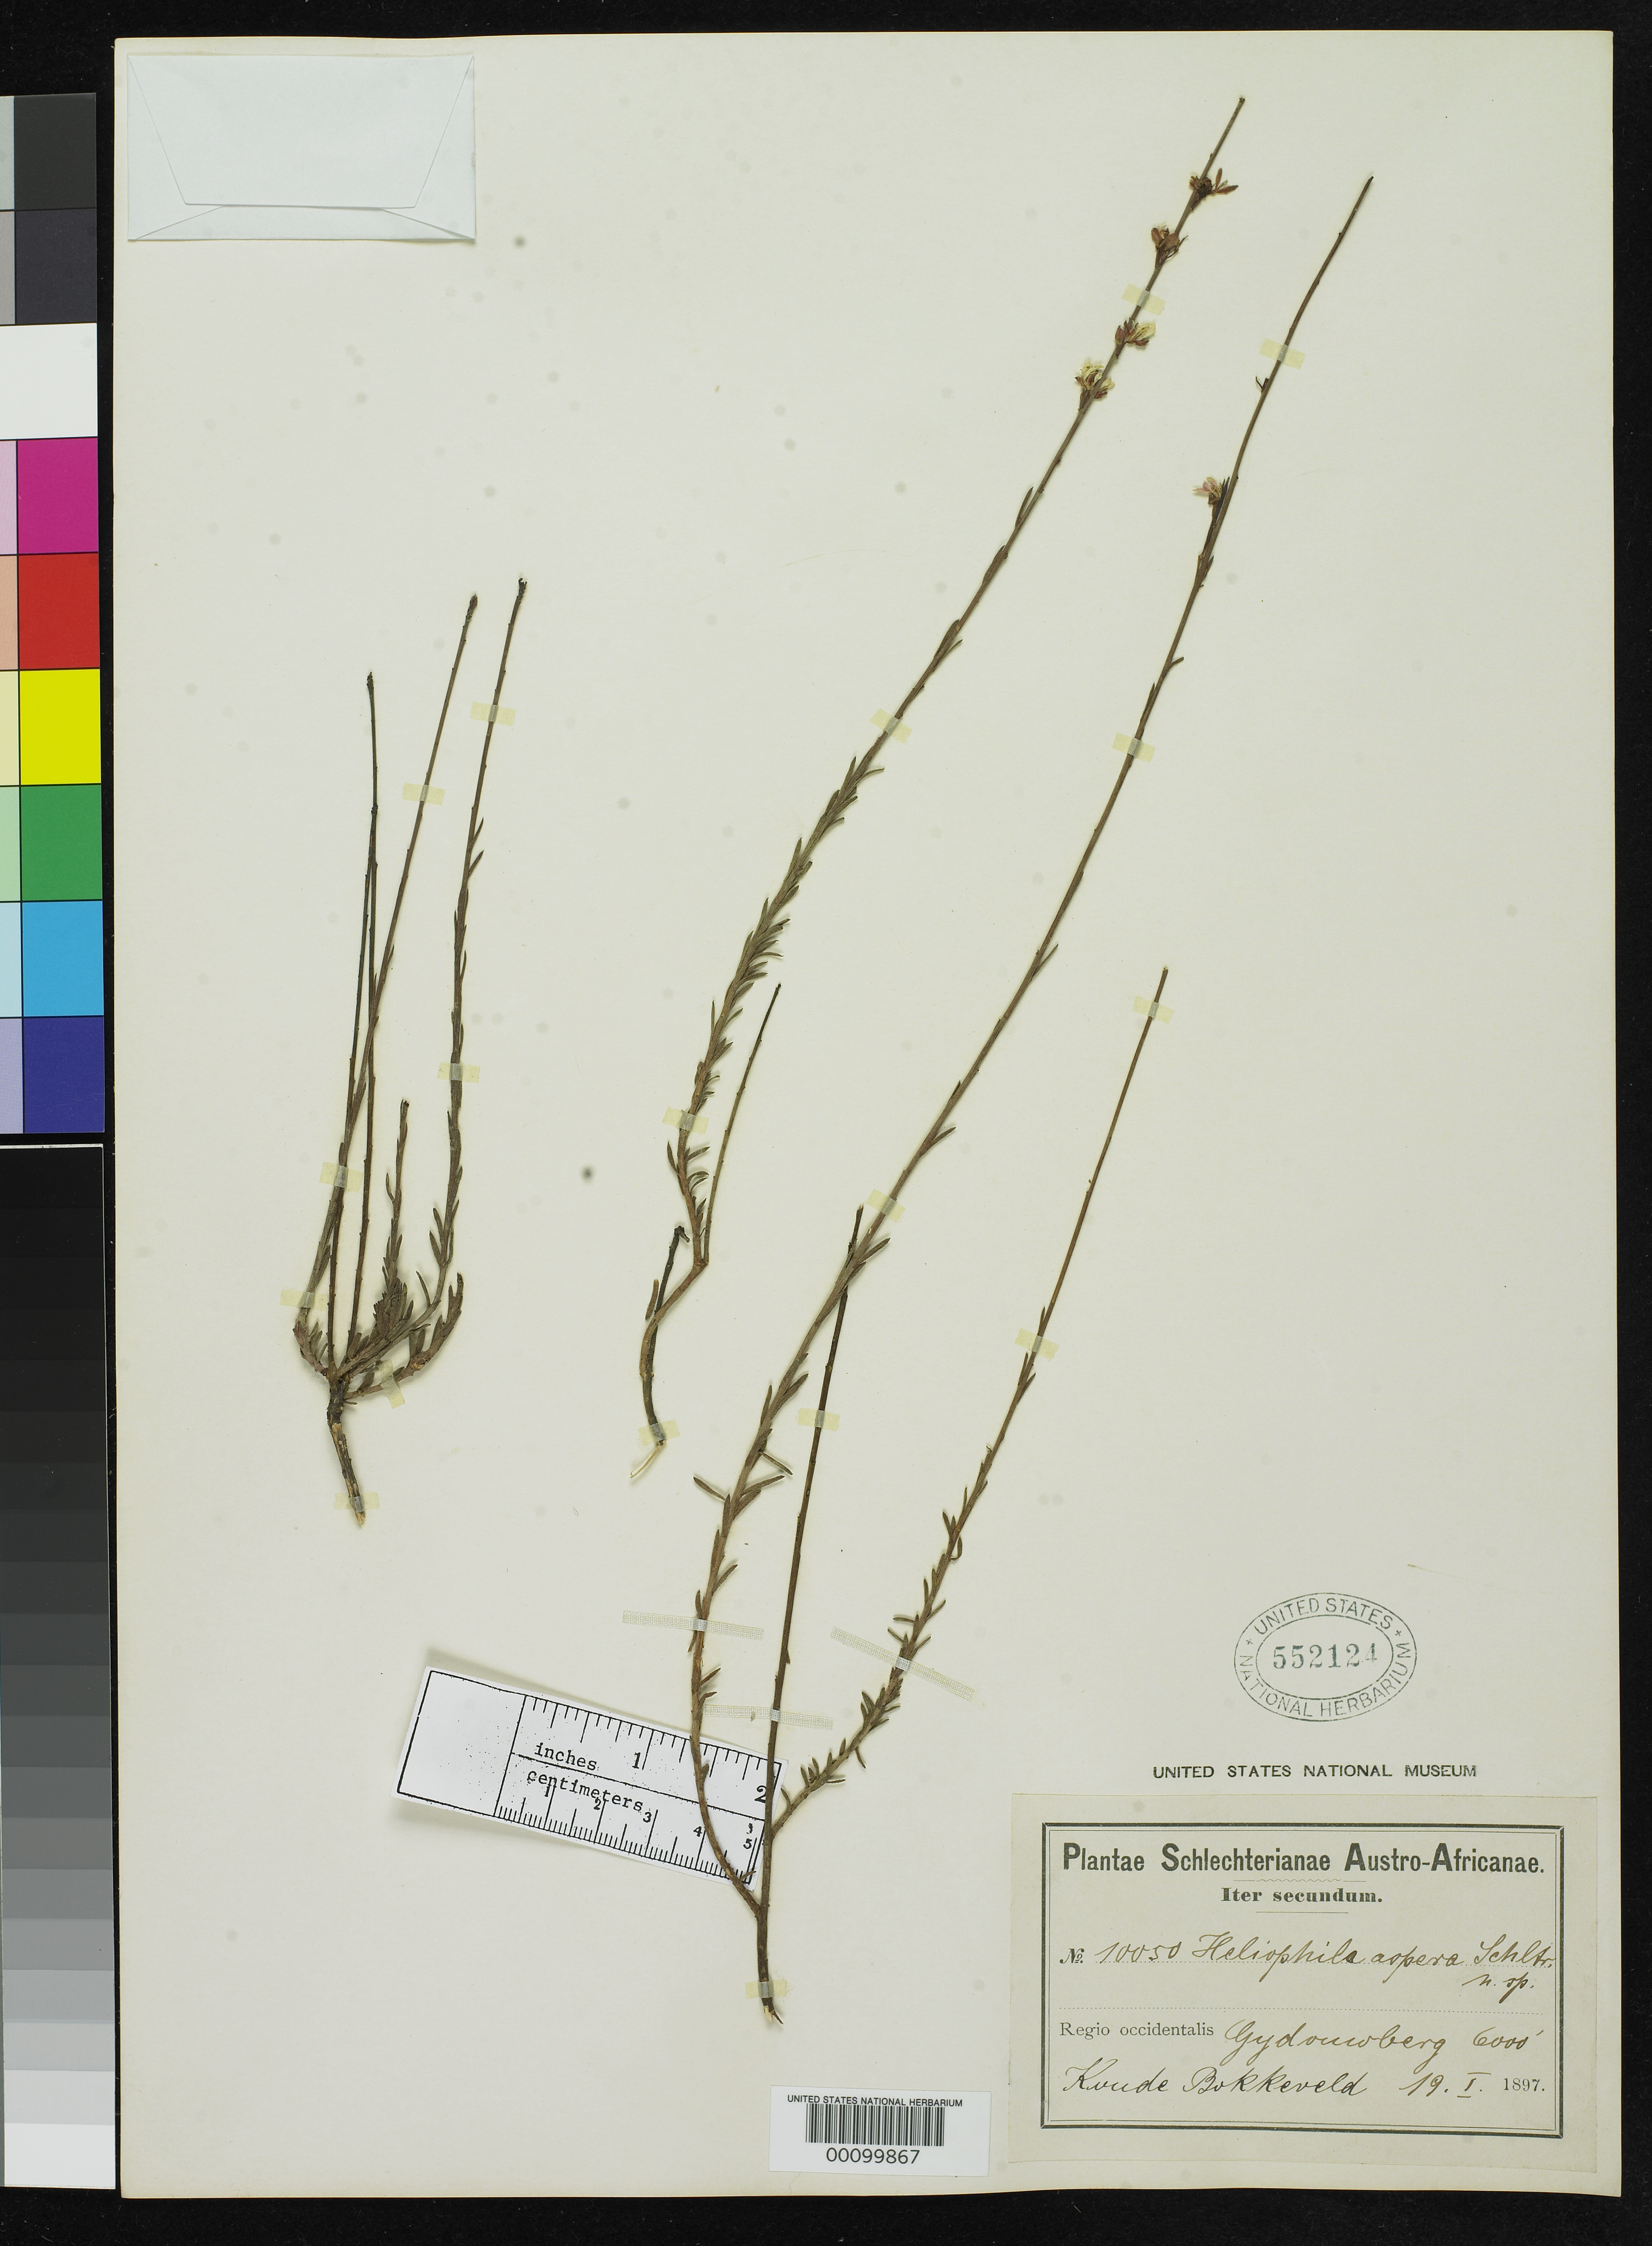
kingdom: Plantae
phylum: Tracheophyta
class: Magnoliopsida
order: Brassicales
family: Brassicaceae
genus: Heliophila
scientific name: Heliophila aspera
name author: Schltr.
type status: Isotype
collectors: F. R. R. Schlechter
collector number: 10050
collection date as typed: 19 Jan 1897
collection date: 1897-01-19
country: South Africa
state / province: Western Cape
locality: Koude Bokkeveld.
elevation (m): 1800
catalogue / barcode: US 552124